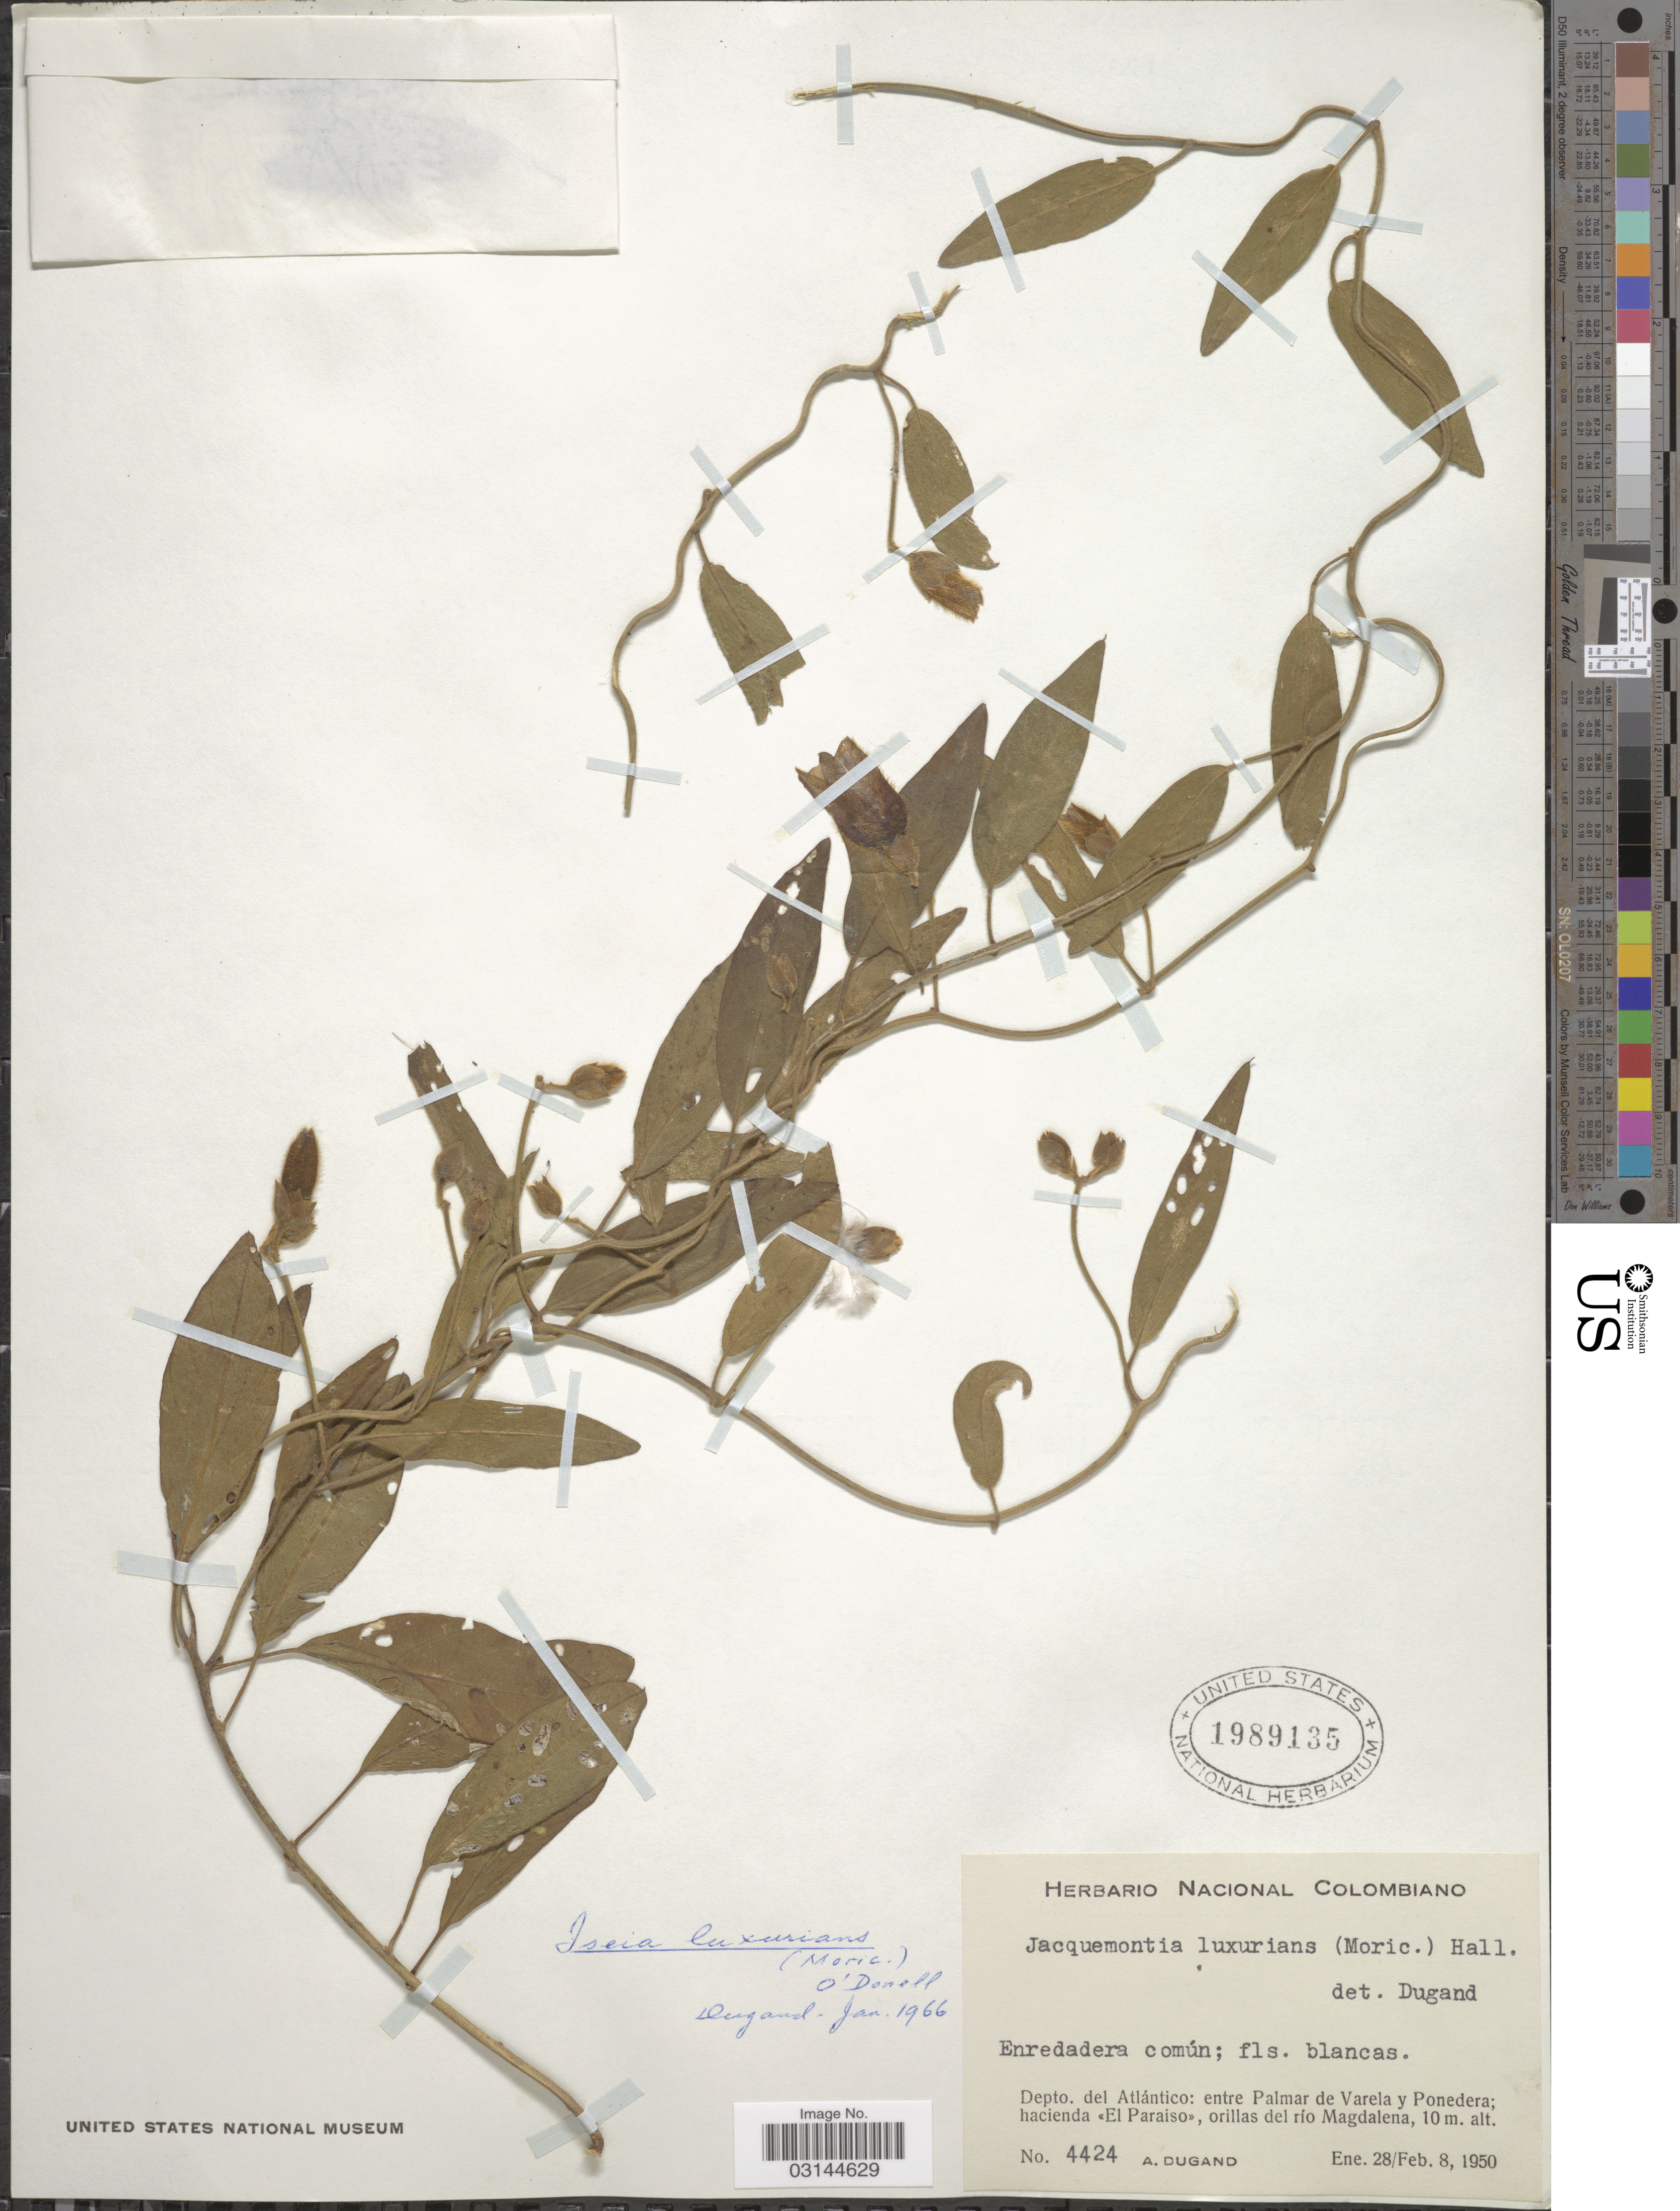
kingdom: Plantae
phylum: Tracheophyta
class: Magnoliopsida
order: Solanales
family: Convolvulaceae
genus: Aniseia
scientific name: Aniseia luxurians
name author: (Moric.) Athiê-Souza & Buril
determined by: Strong, Mark T., (BOT), Smithsonian Institution - National Museum of Natural History (UNITED STATES)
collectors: A. Dugand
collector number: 4424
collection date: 1950-01-28/1950-02-08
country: Colombia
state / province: Atlántico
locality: Depto. del Atlántico: entre Palmar de Varela y Ponedera; hacienda El Paraiso, orillas del río Magdalena.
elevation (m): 10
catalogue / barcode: US 1989135